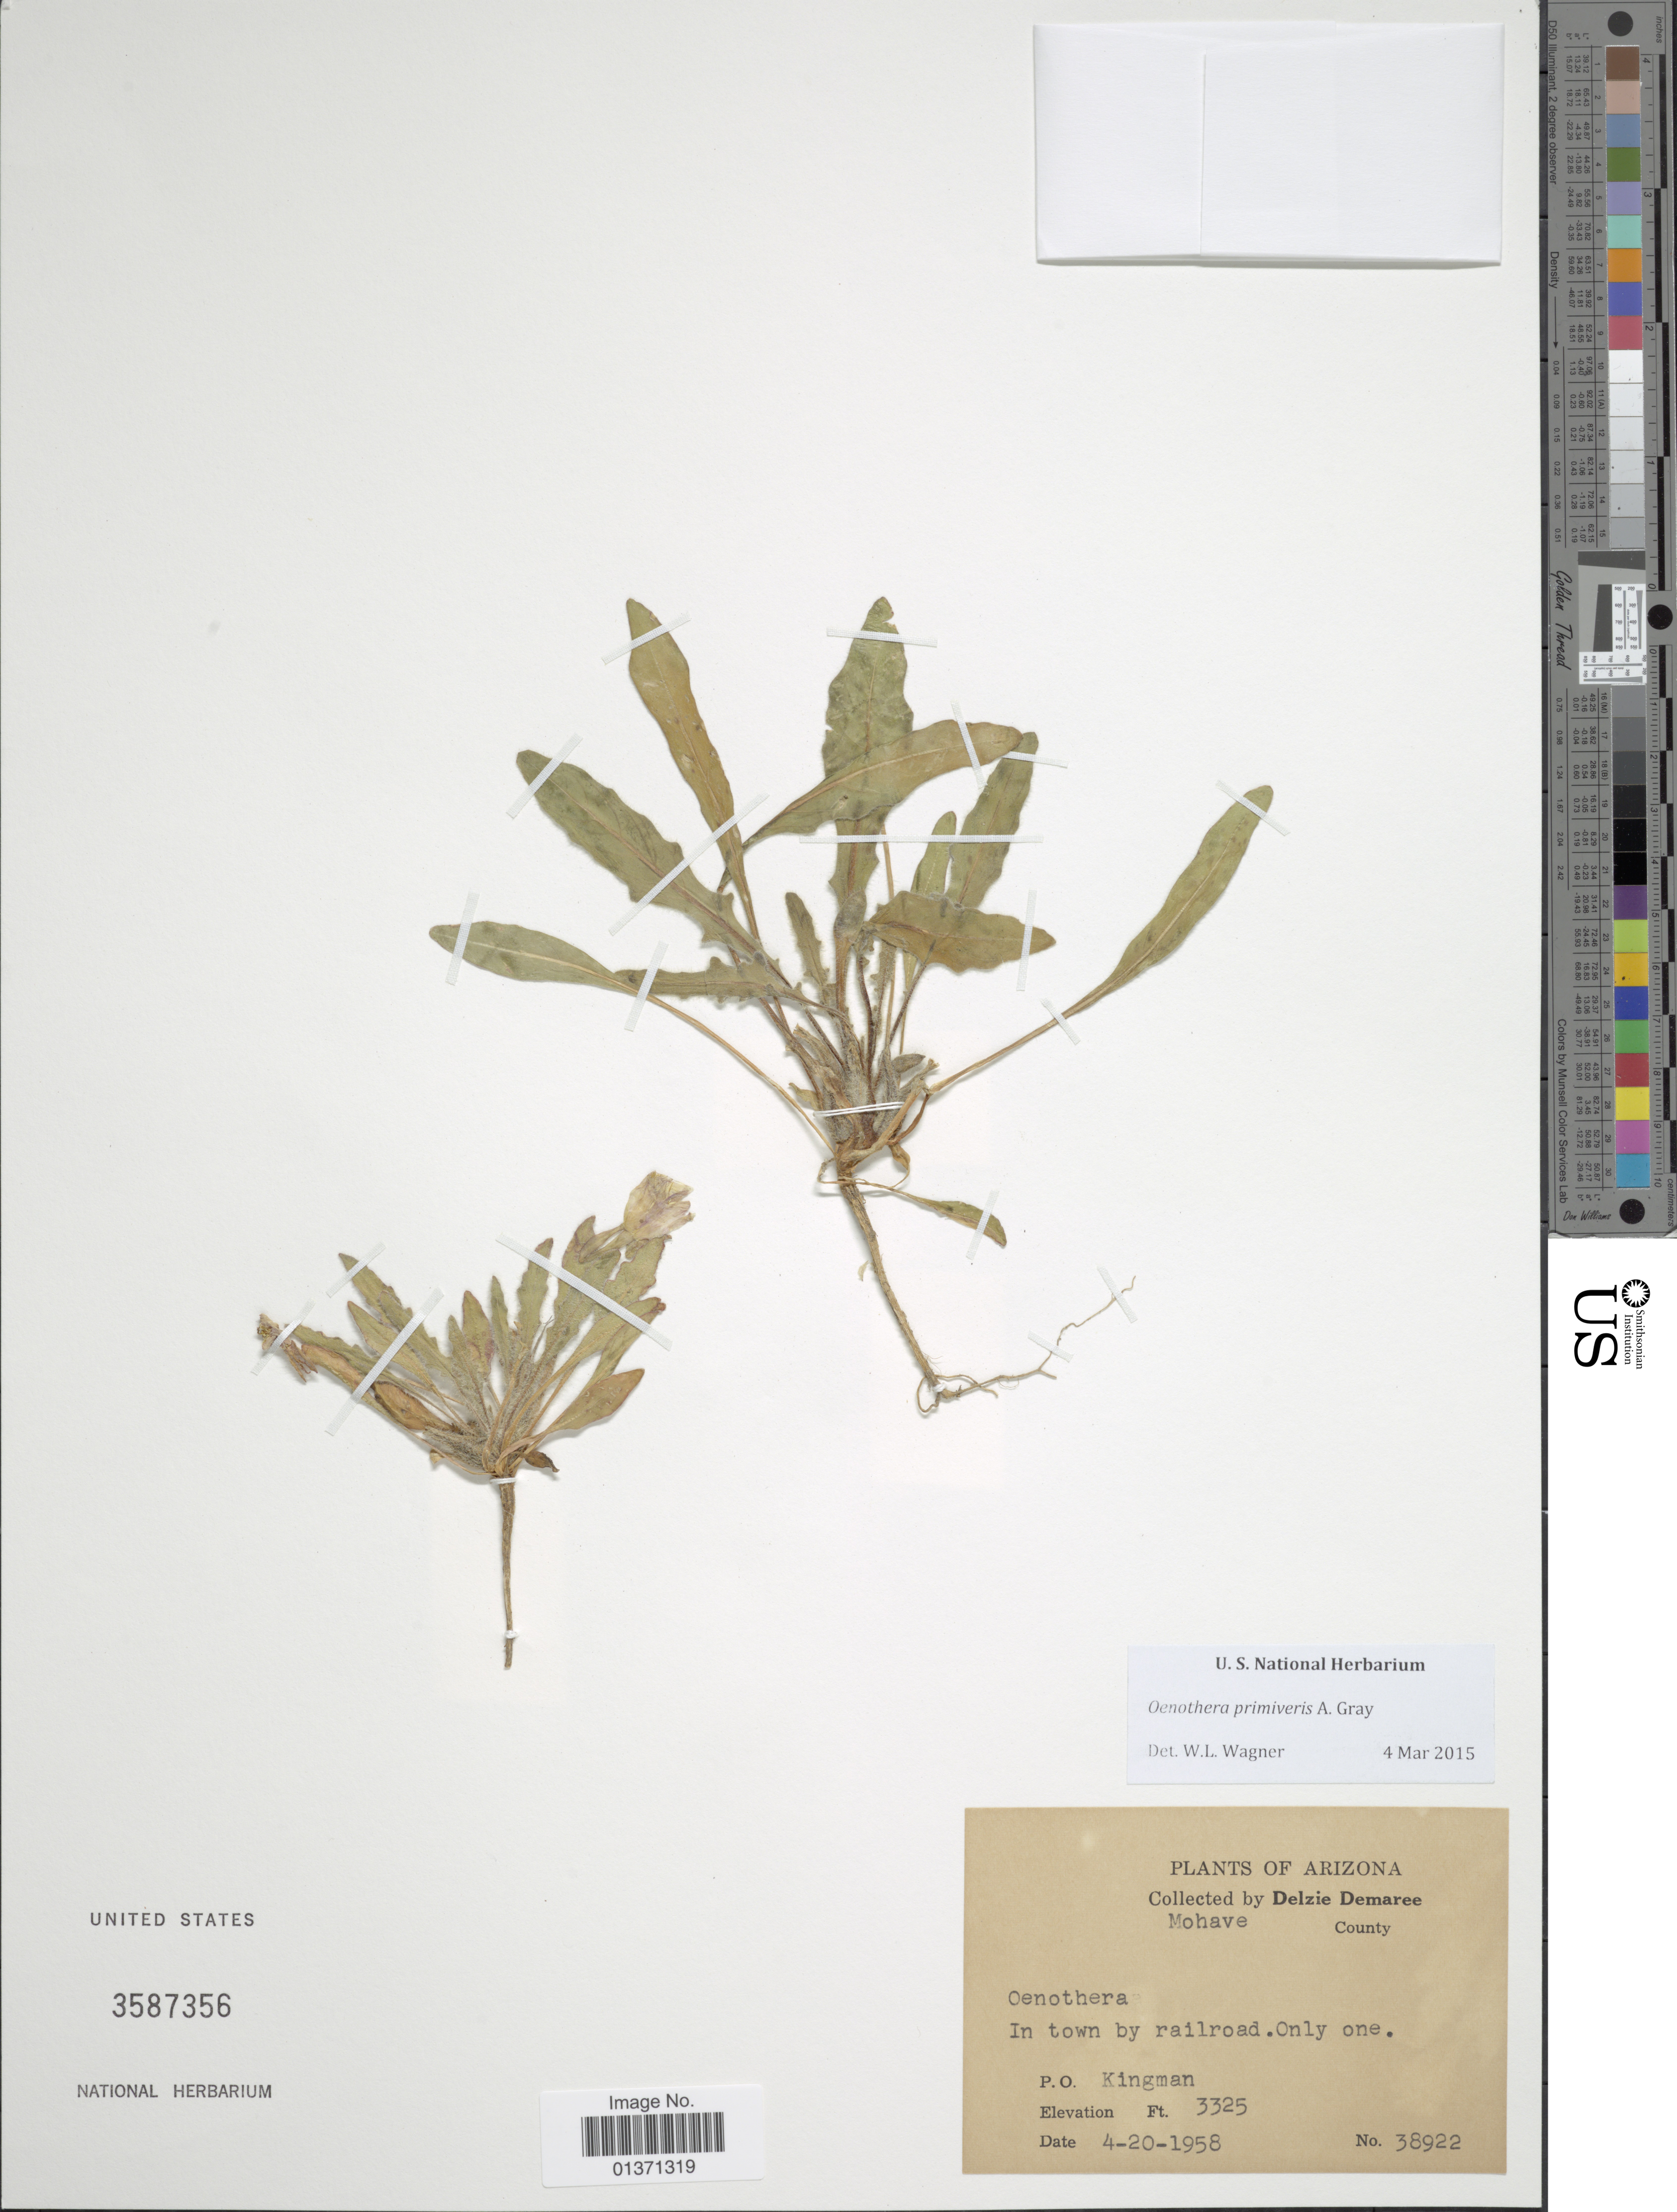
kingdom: Plantae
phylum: Tracheophyta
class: Magnoliopsida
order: Myrtales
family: Onagraceae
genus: Oenothera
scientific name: Oenothera primiveris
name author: A. Gray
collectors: D. Demaree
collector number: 38922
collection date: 1958-04-20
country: United States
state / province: Arizona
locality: Mohave County, P. O. Kingman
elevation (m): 1013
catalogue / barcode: US 3587356